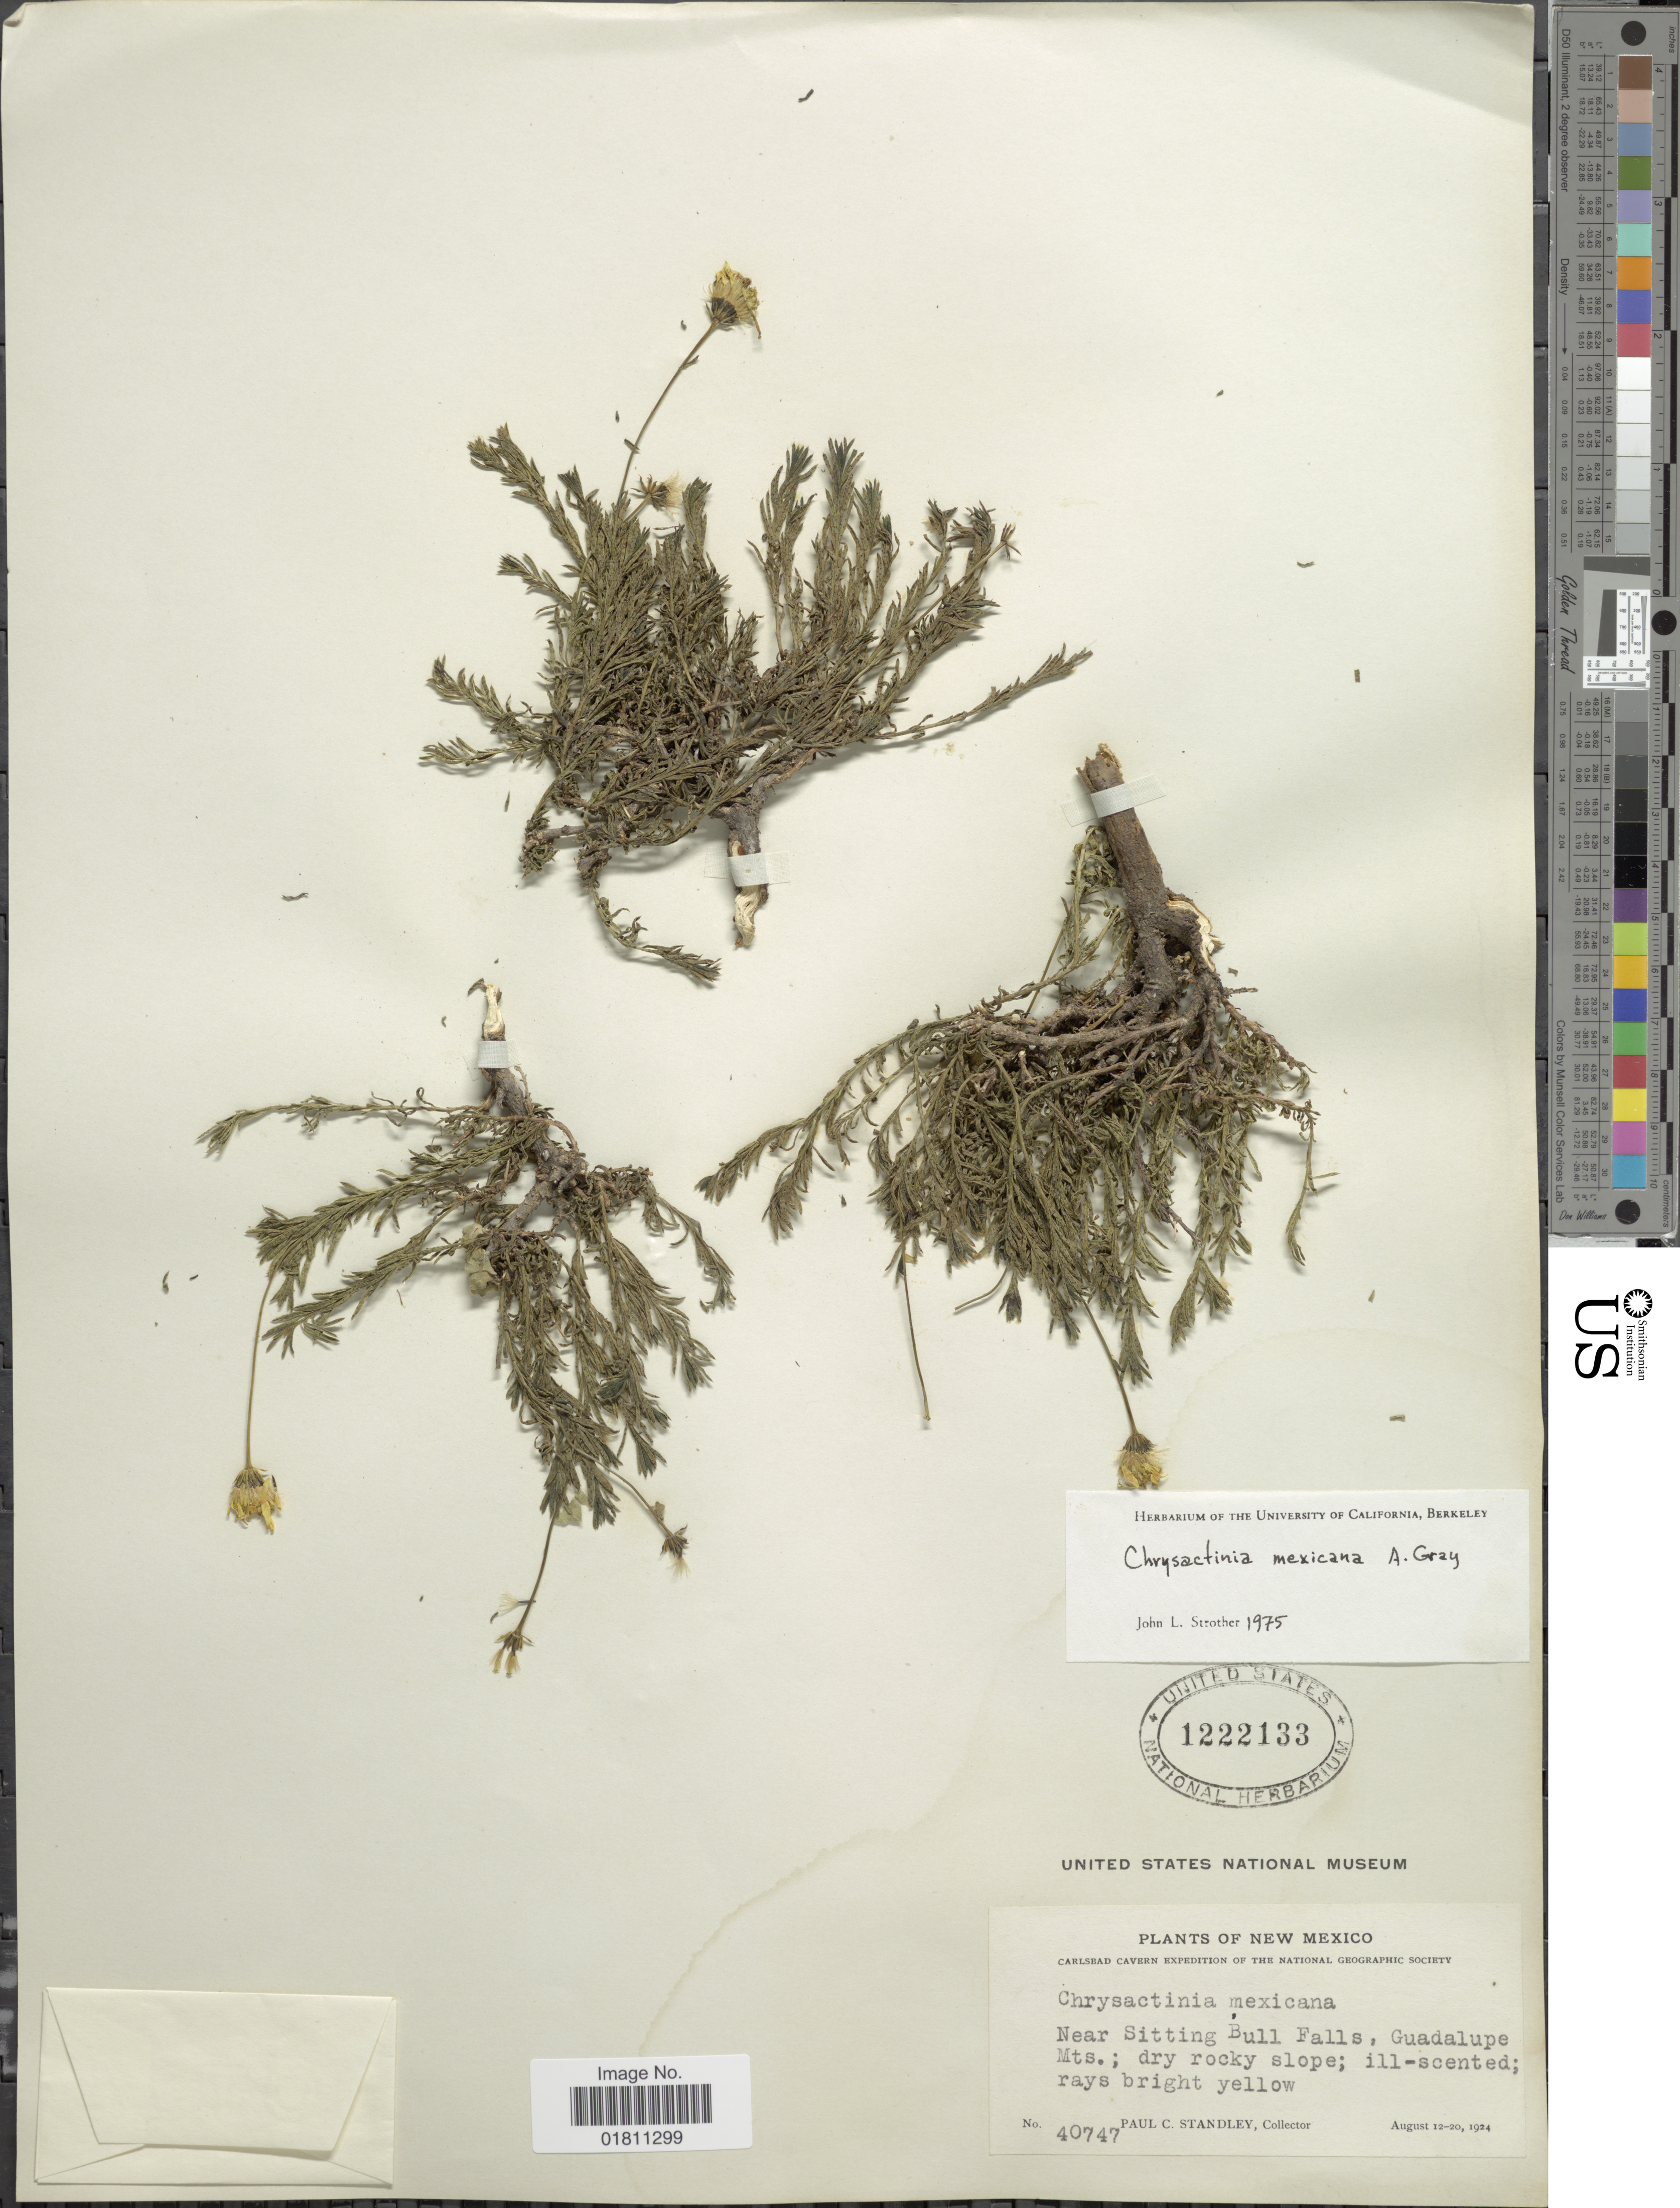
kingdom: Plantae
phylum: Tracheophyta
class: Magnoliopsida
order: Asterales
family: Asteraceae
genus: Chrysactinia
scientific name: Chrysactinia mexicana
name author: A. Gray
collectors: P. C. Standley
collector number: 40747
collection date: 1924-08-12/1924-08-20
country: United States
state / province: New Mexico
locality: Near Sitting Bull Falls, Guadalupe Mts.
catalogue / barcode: US 1222133